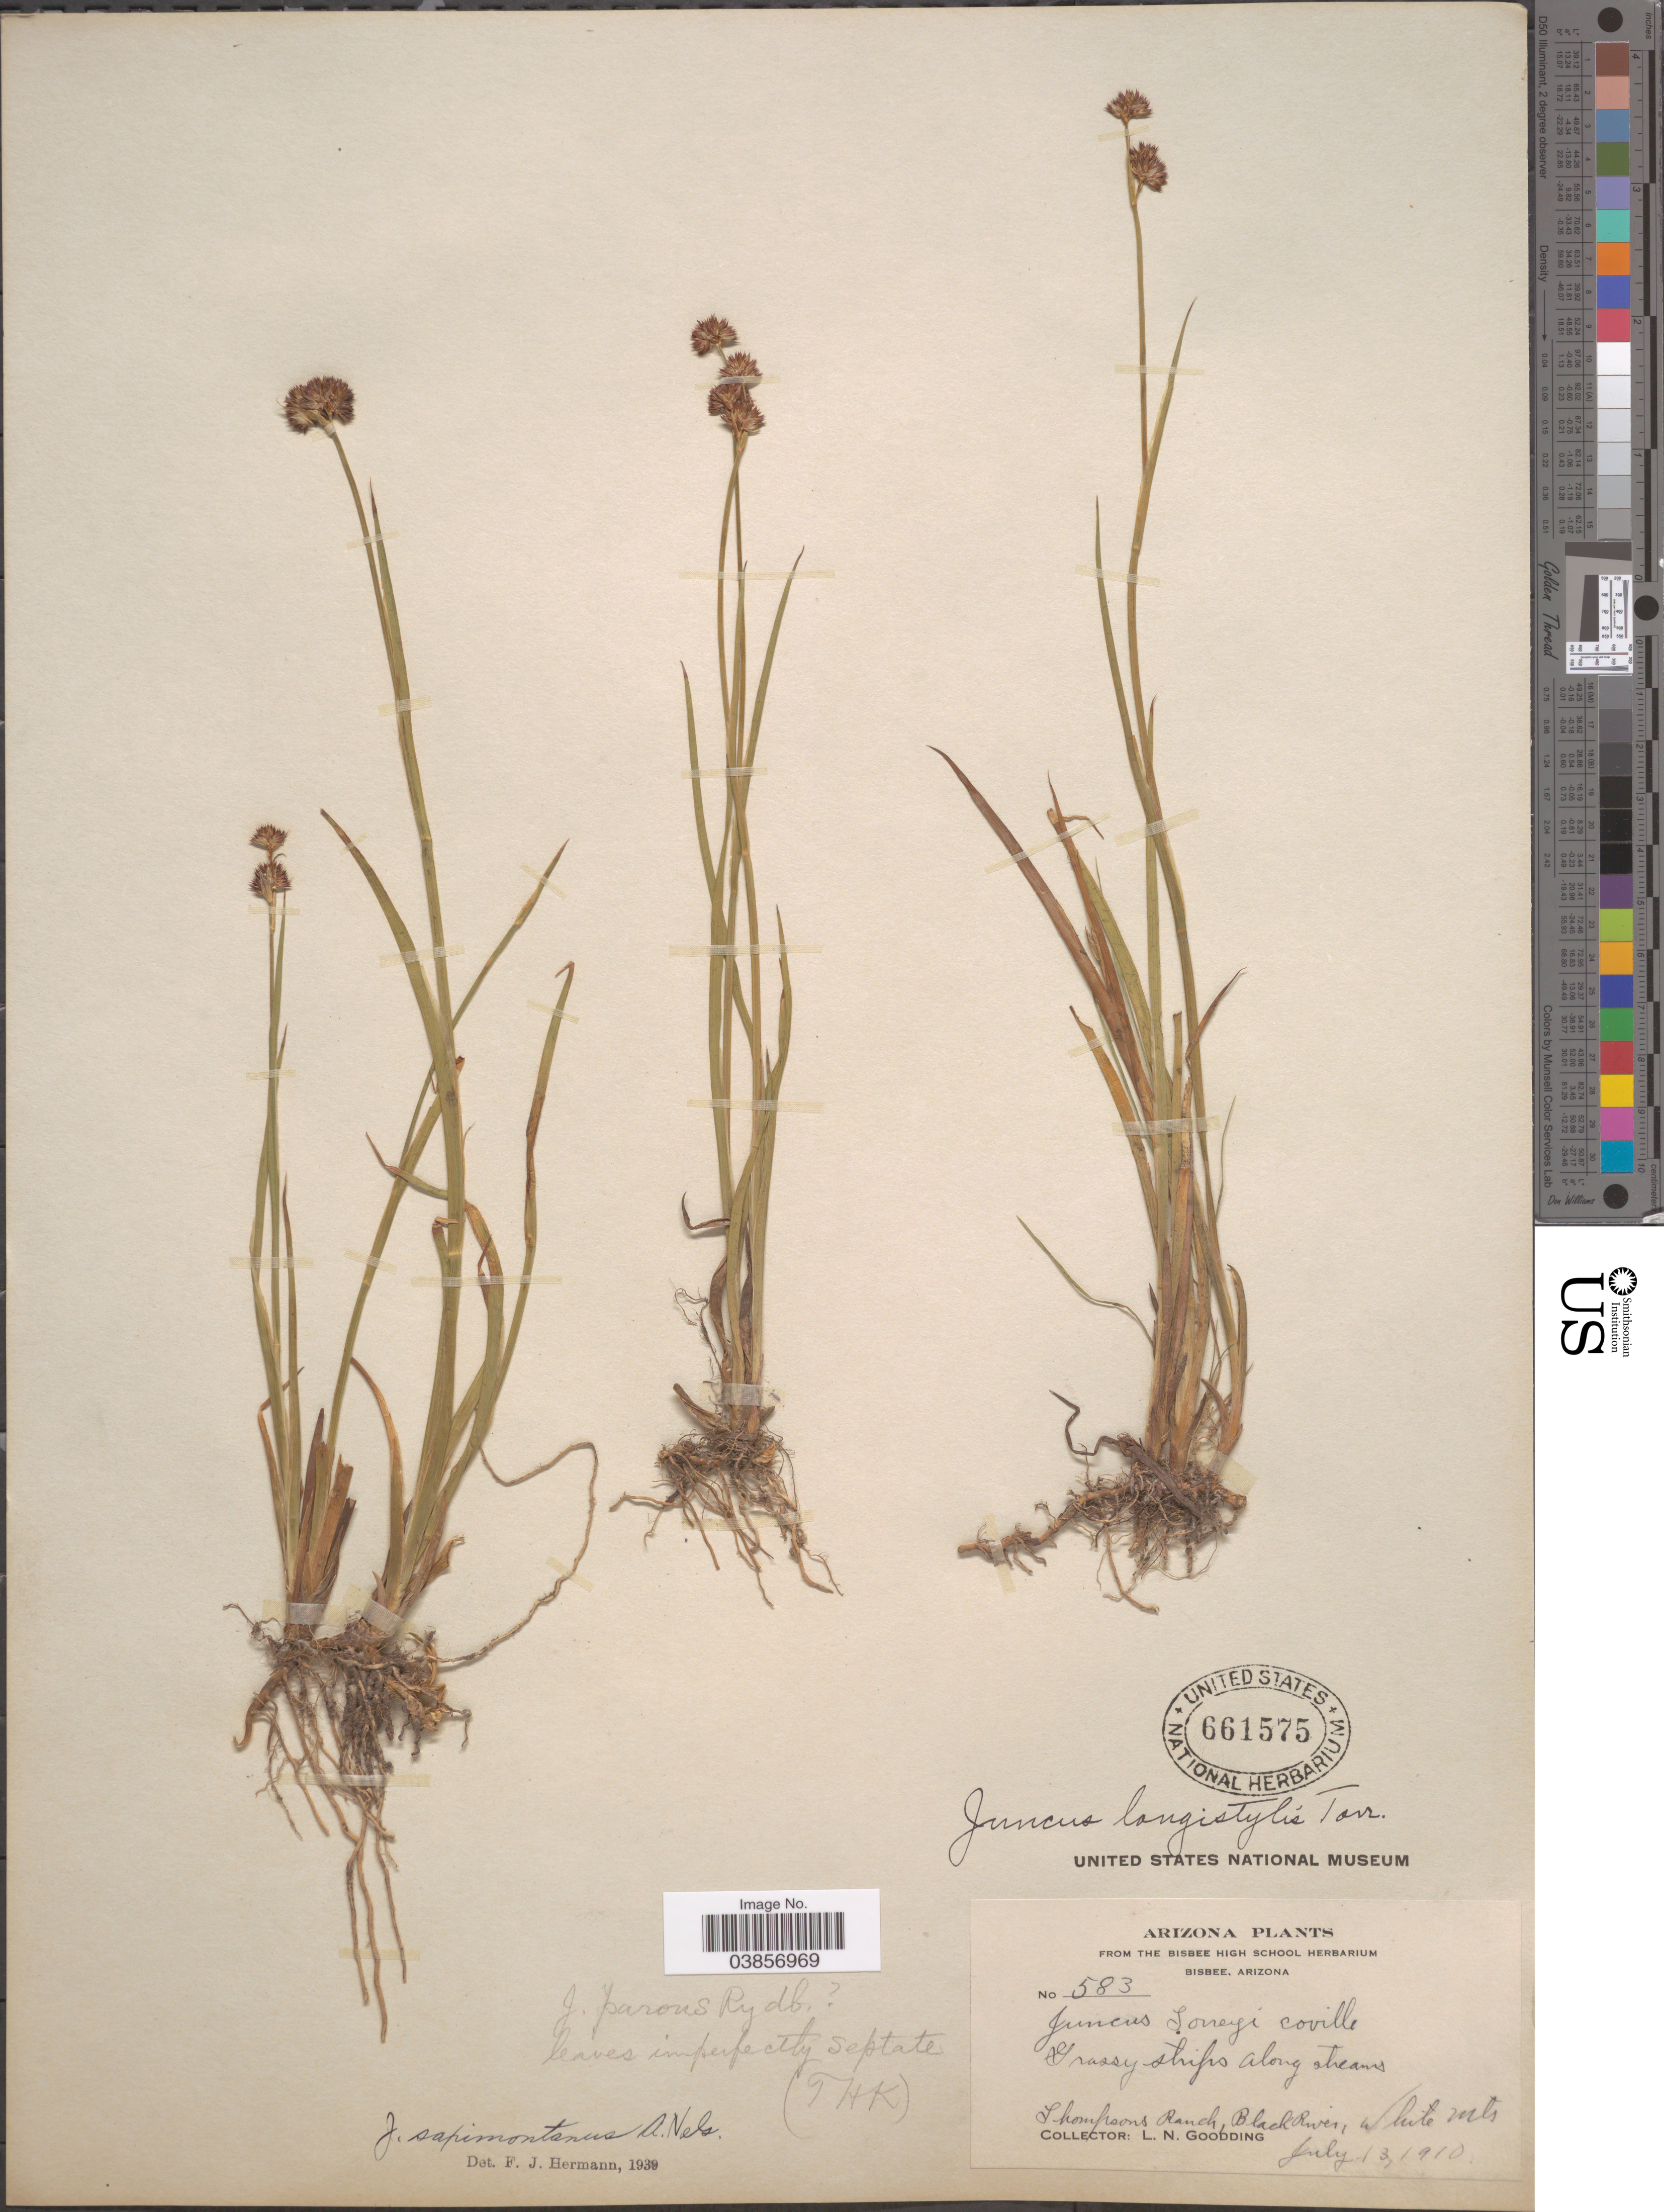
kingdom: Plantae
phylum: Tracheophyta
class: Liliopsida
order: Poales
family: Juncaceae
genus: Juncus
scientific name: Juncus saximontanus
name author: A. Nelson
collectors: L. N. Goodding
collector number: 583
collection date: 1910-07-13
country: United States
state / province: Arizona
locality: Thompsons Ranch, Black River, White Mts.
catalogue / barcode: US 661575